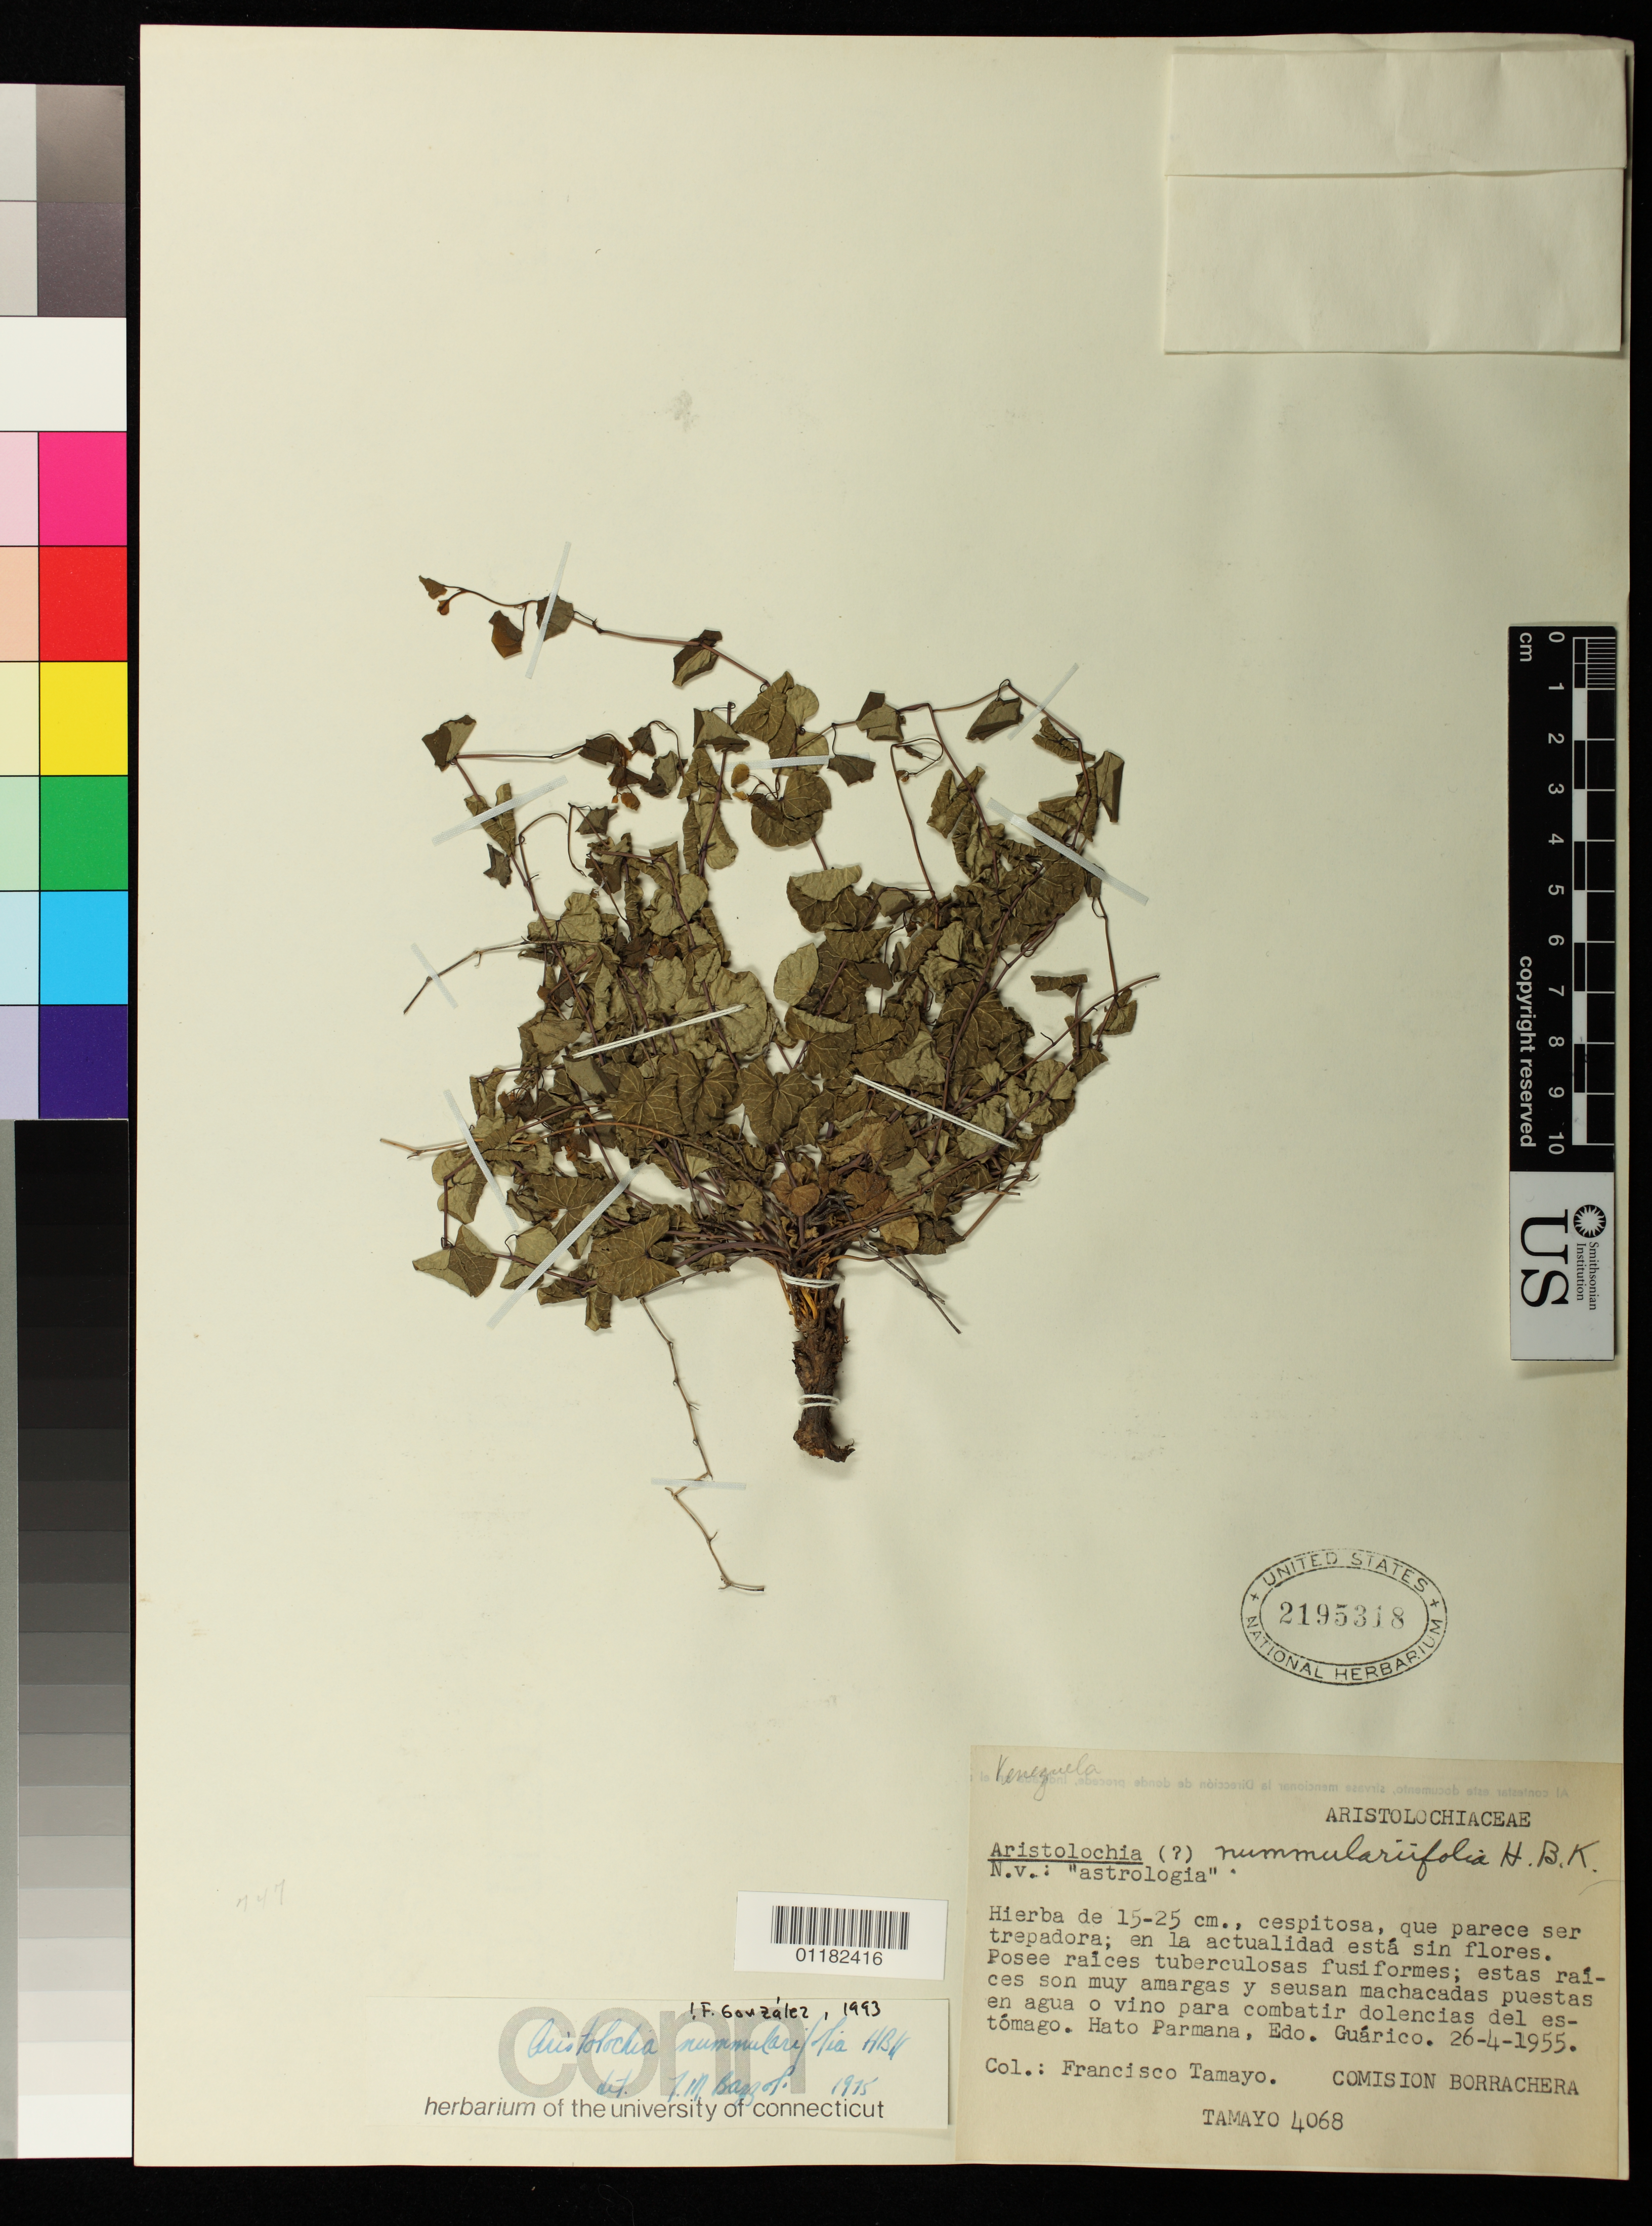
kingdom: Plantae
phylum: Tracheophyta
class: Magnoliopsida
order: Piperales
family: Aristolochiaceae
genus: Aristolochia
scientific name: Aristolochia nummularifolia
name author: Kunth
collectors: F. Tamayo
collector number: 4068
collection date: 1955-04-26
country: Venezuela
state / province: Guárico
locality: Hato Parmana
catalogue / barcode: US 2195318